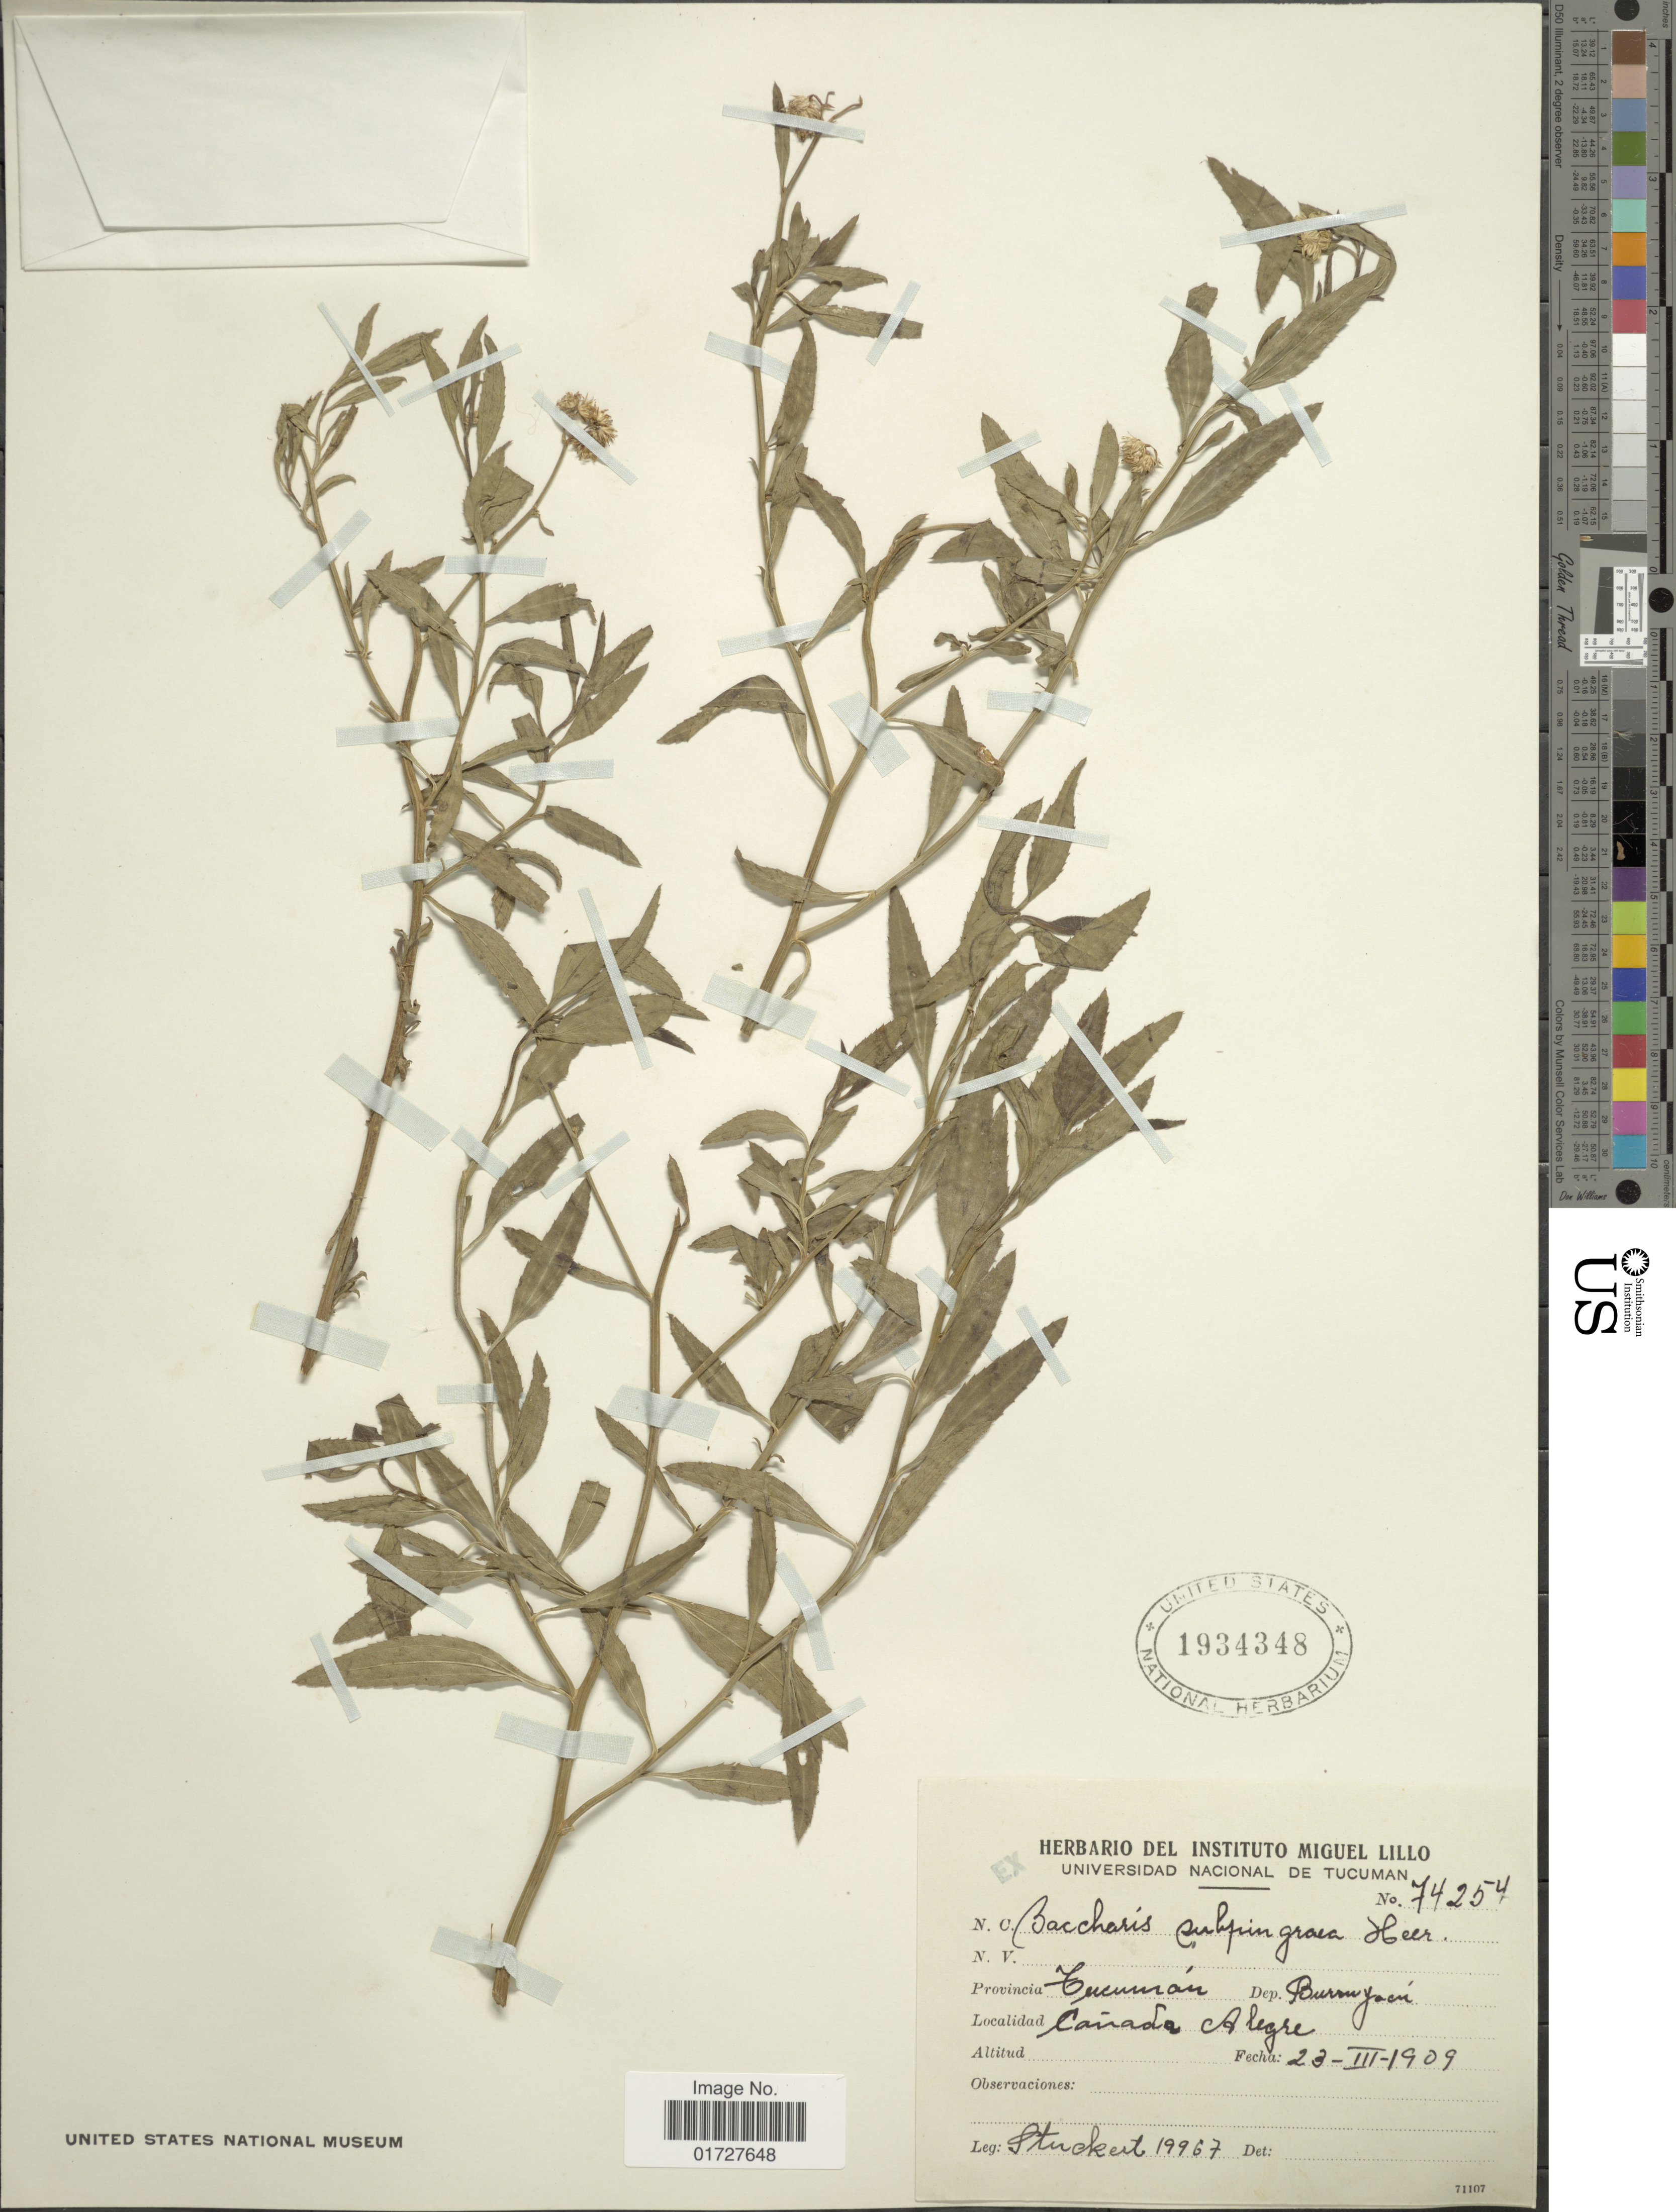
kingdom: Plantae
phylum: Tracheophyta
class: Magnoliopsida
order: Asterales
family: Asteraceae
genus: Baccharis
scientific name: Baccharis pingraea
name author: DC.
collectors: T. Stuckert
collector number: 19967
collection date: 1909-03-23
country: Argentina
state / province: Tucuman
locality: Dep. Burouyacu, Canada Alegre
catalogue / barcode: US 1934348